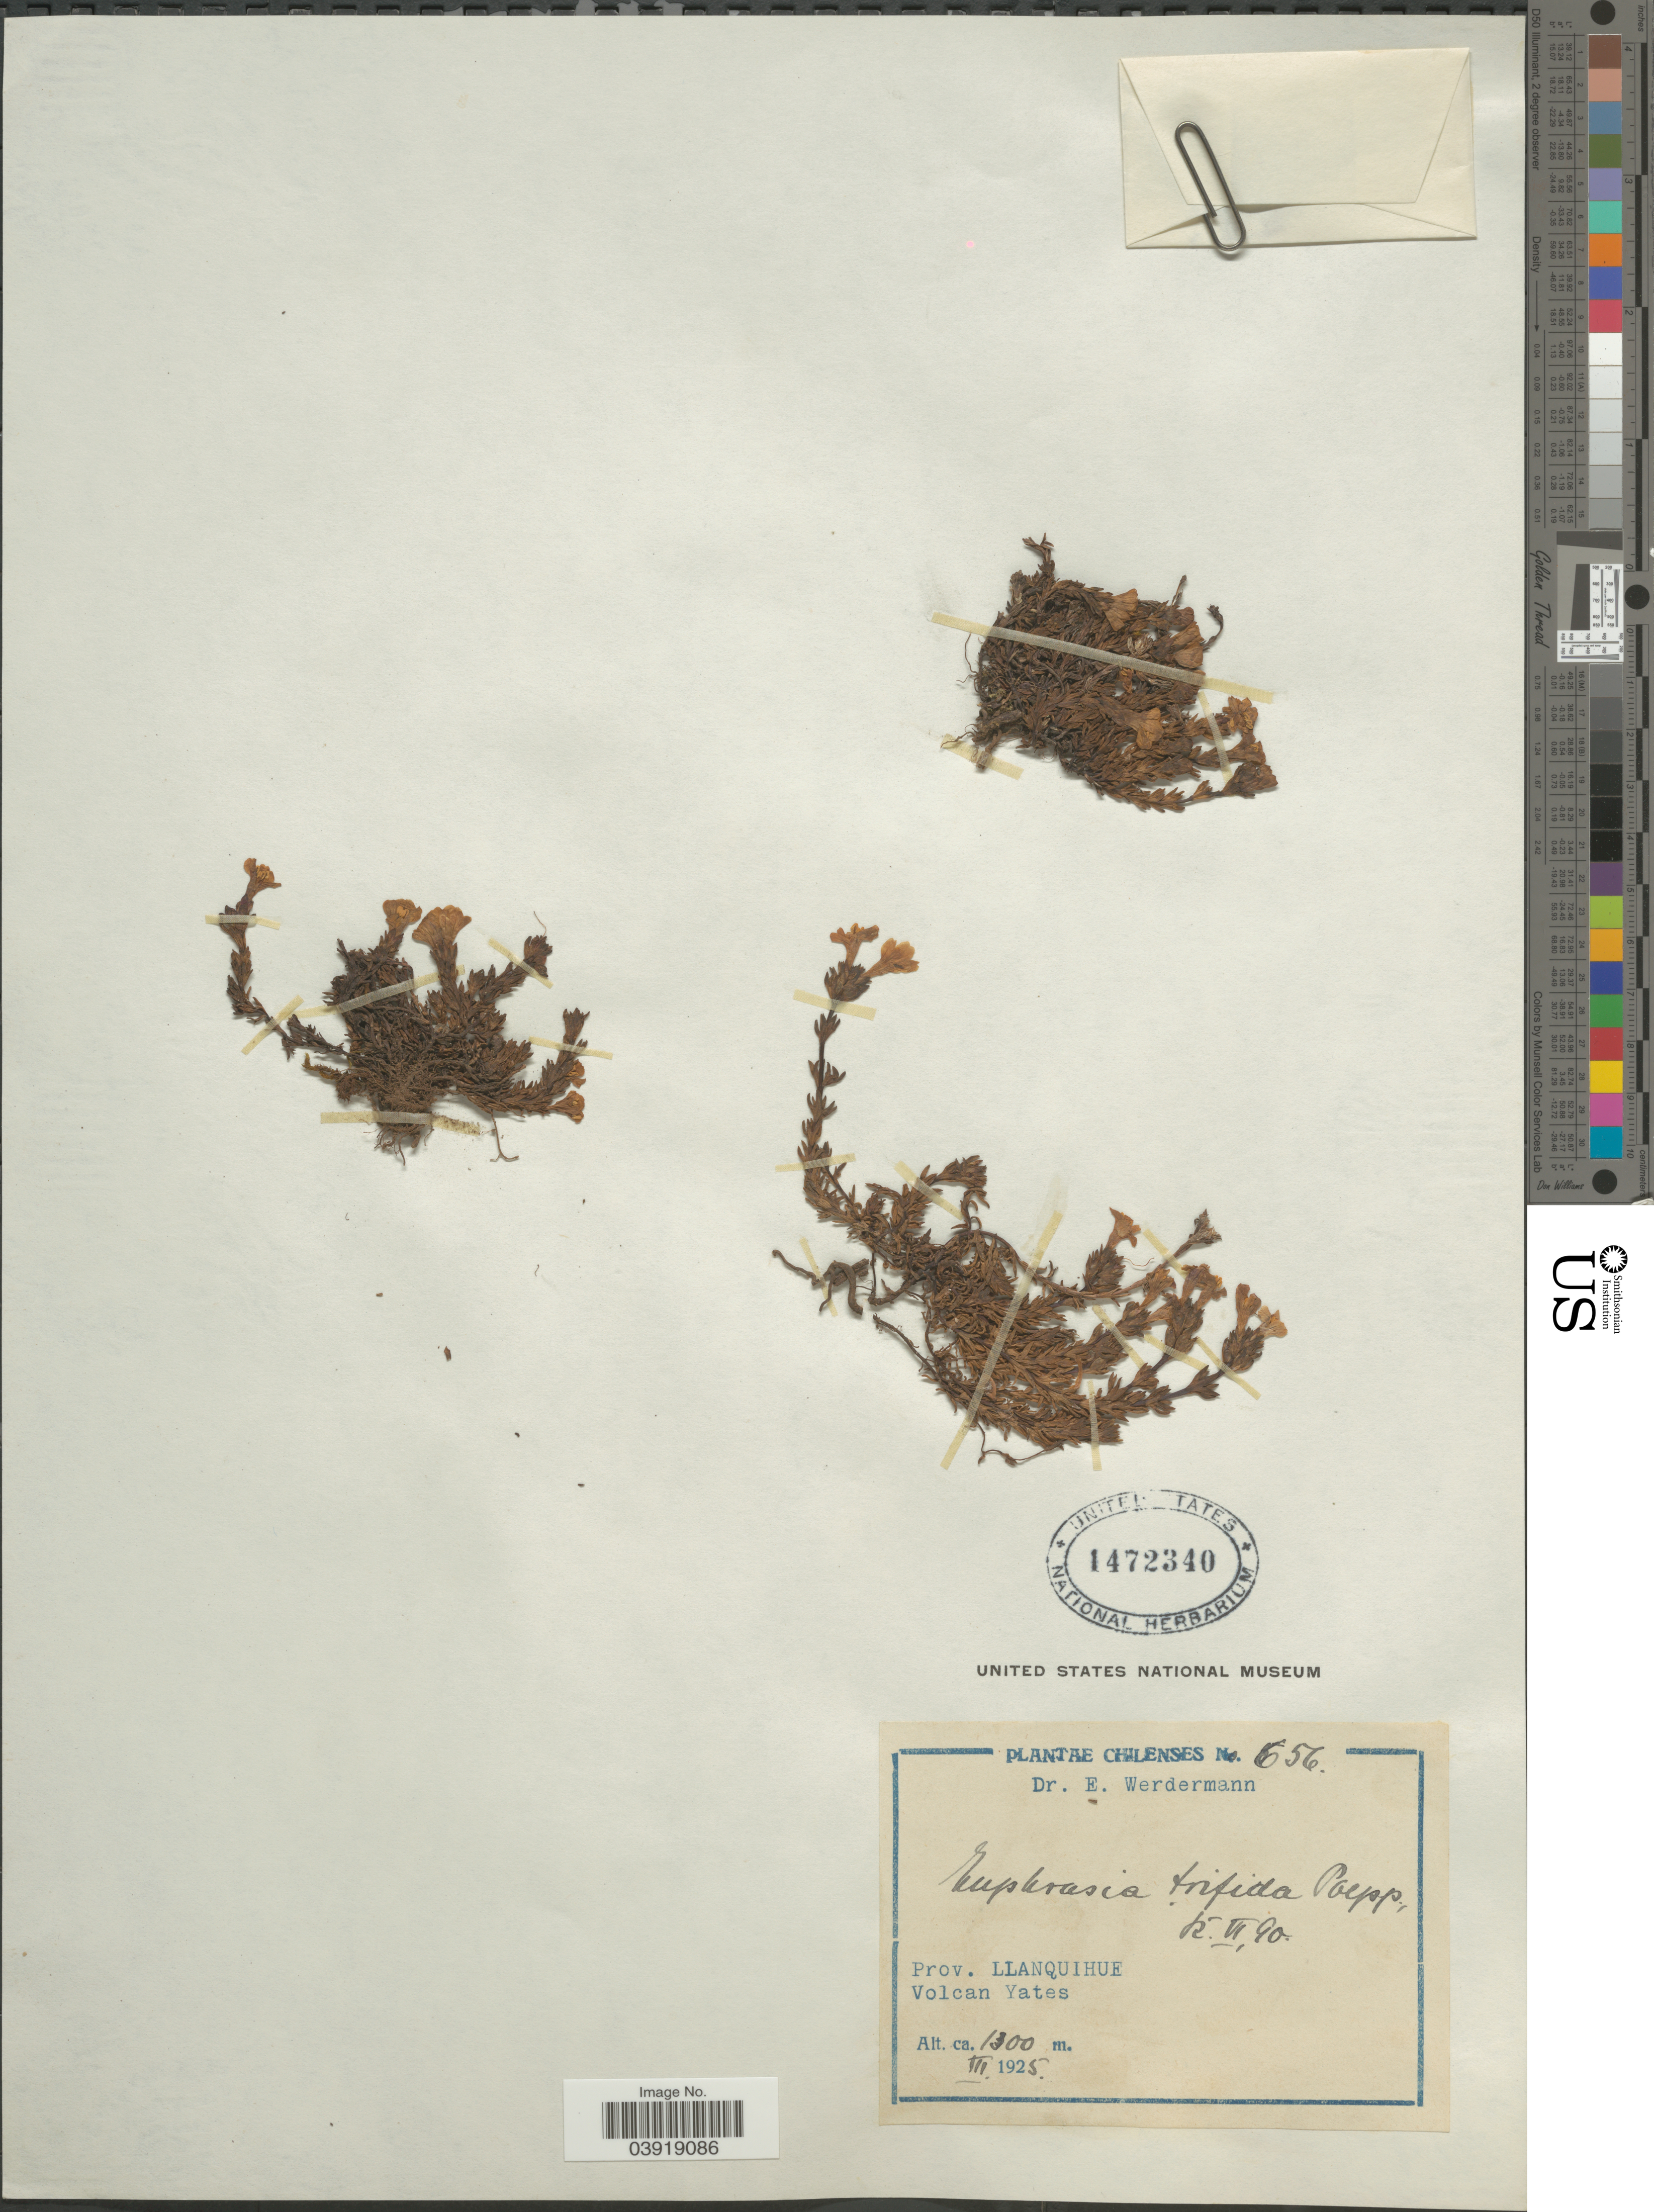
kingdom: Plantae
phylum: Tracheophyta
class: Magnoliopsida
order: Lamiales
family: Orobanchaceae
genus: Euphrasia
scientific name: Euphrasia trifida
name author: Poepp. ex Benth.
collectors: E. Werdermann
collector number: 656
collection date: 1925-03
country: Chile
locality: Prov. Llanquihue. Volcan Yates.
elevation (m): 1300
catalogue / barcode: US 1472340